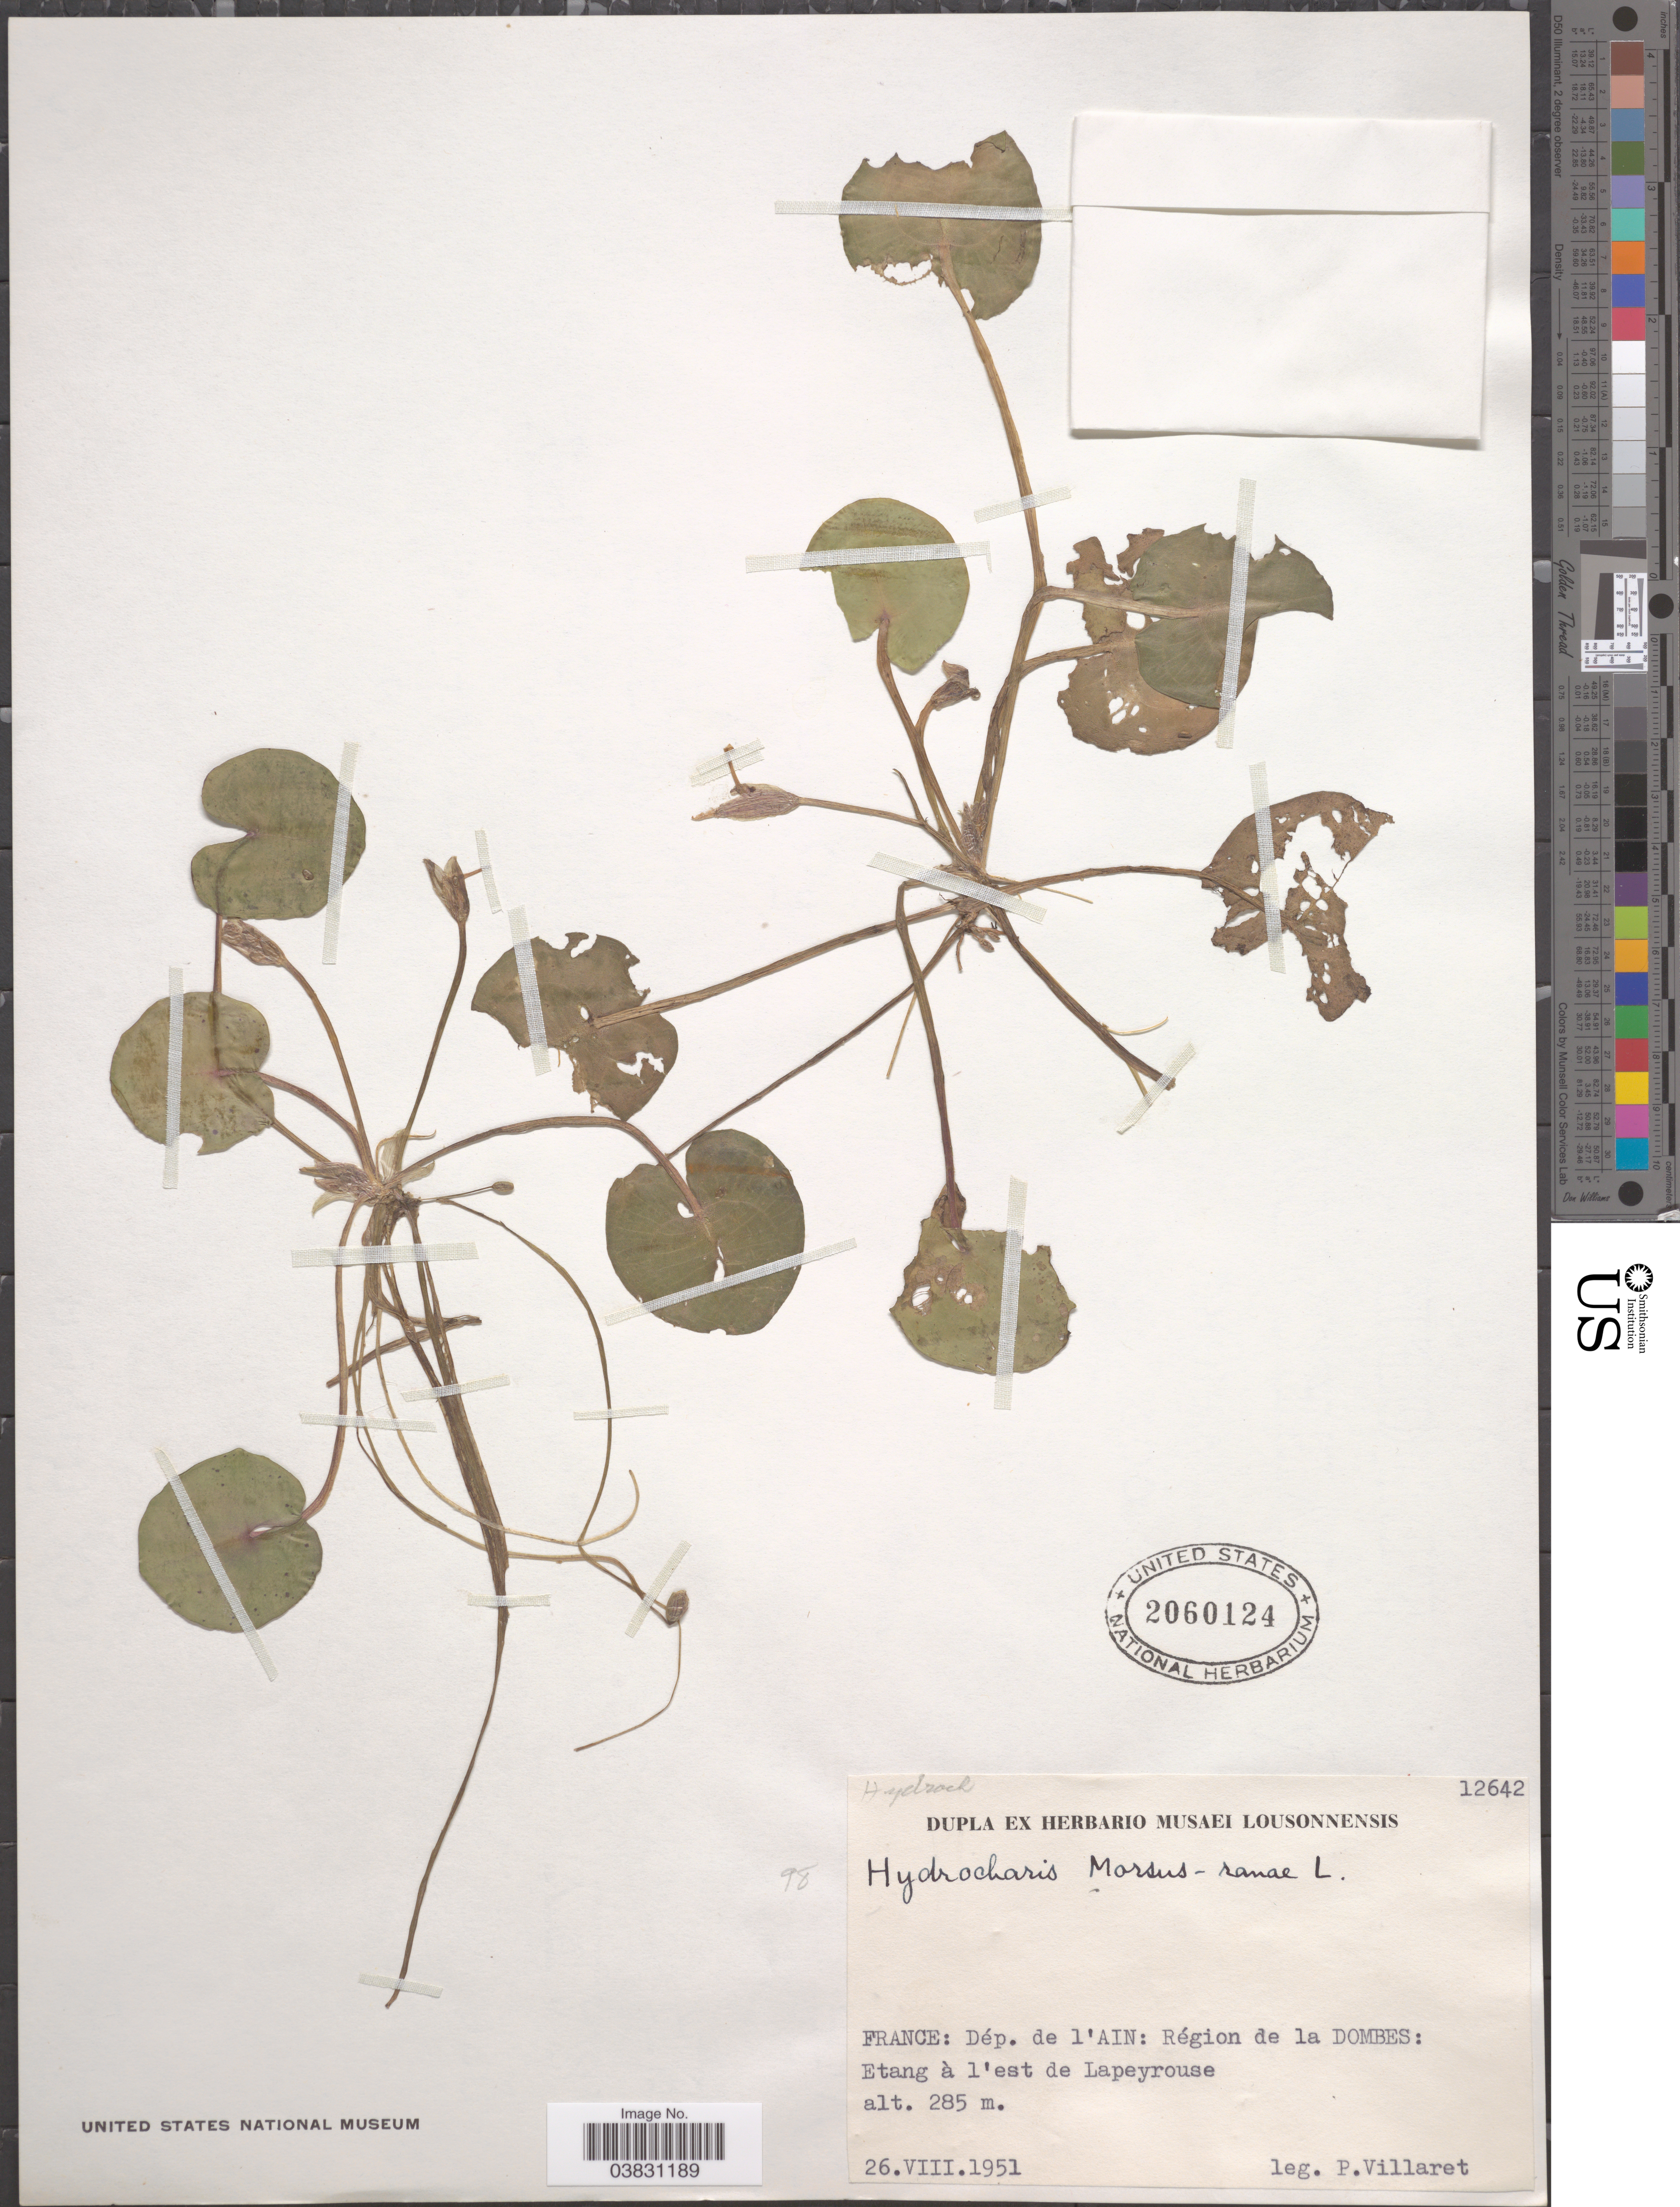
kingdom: Plantae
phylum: Tracheophyta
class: Liliopsida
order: Alismatales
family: Hydrocharitaceae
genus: Hydrocharis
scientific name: Hydrocharis morsus-ranae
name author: L.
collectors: P. Villaret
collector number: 12642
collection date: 1951-08-26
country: France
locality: Dép. de l'Ain: Région de la Dombes: Etang à l'est de Lapeyrouse.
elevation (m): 285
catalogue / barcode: US 2060124